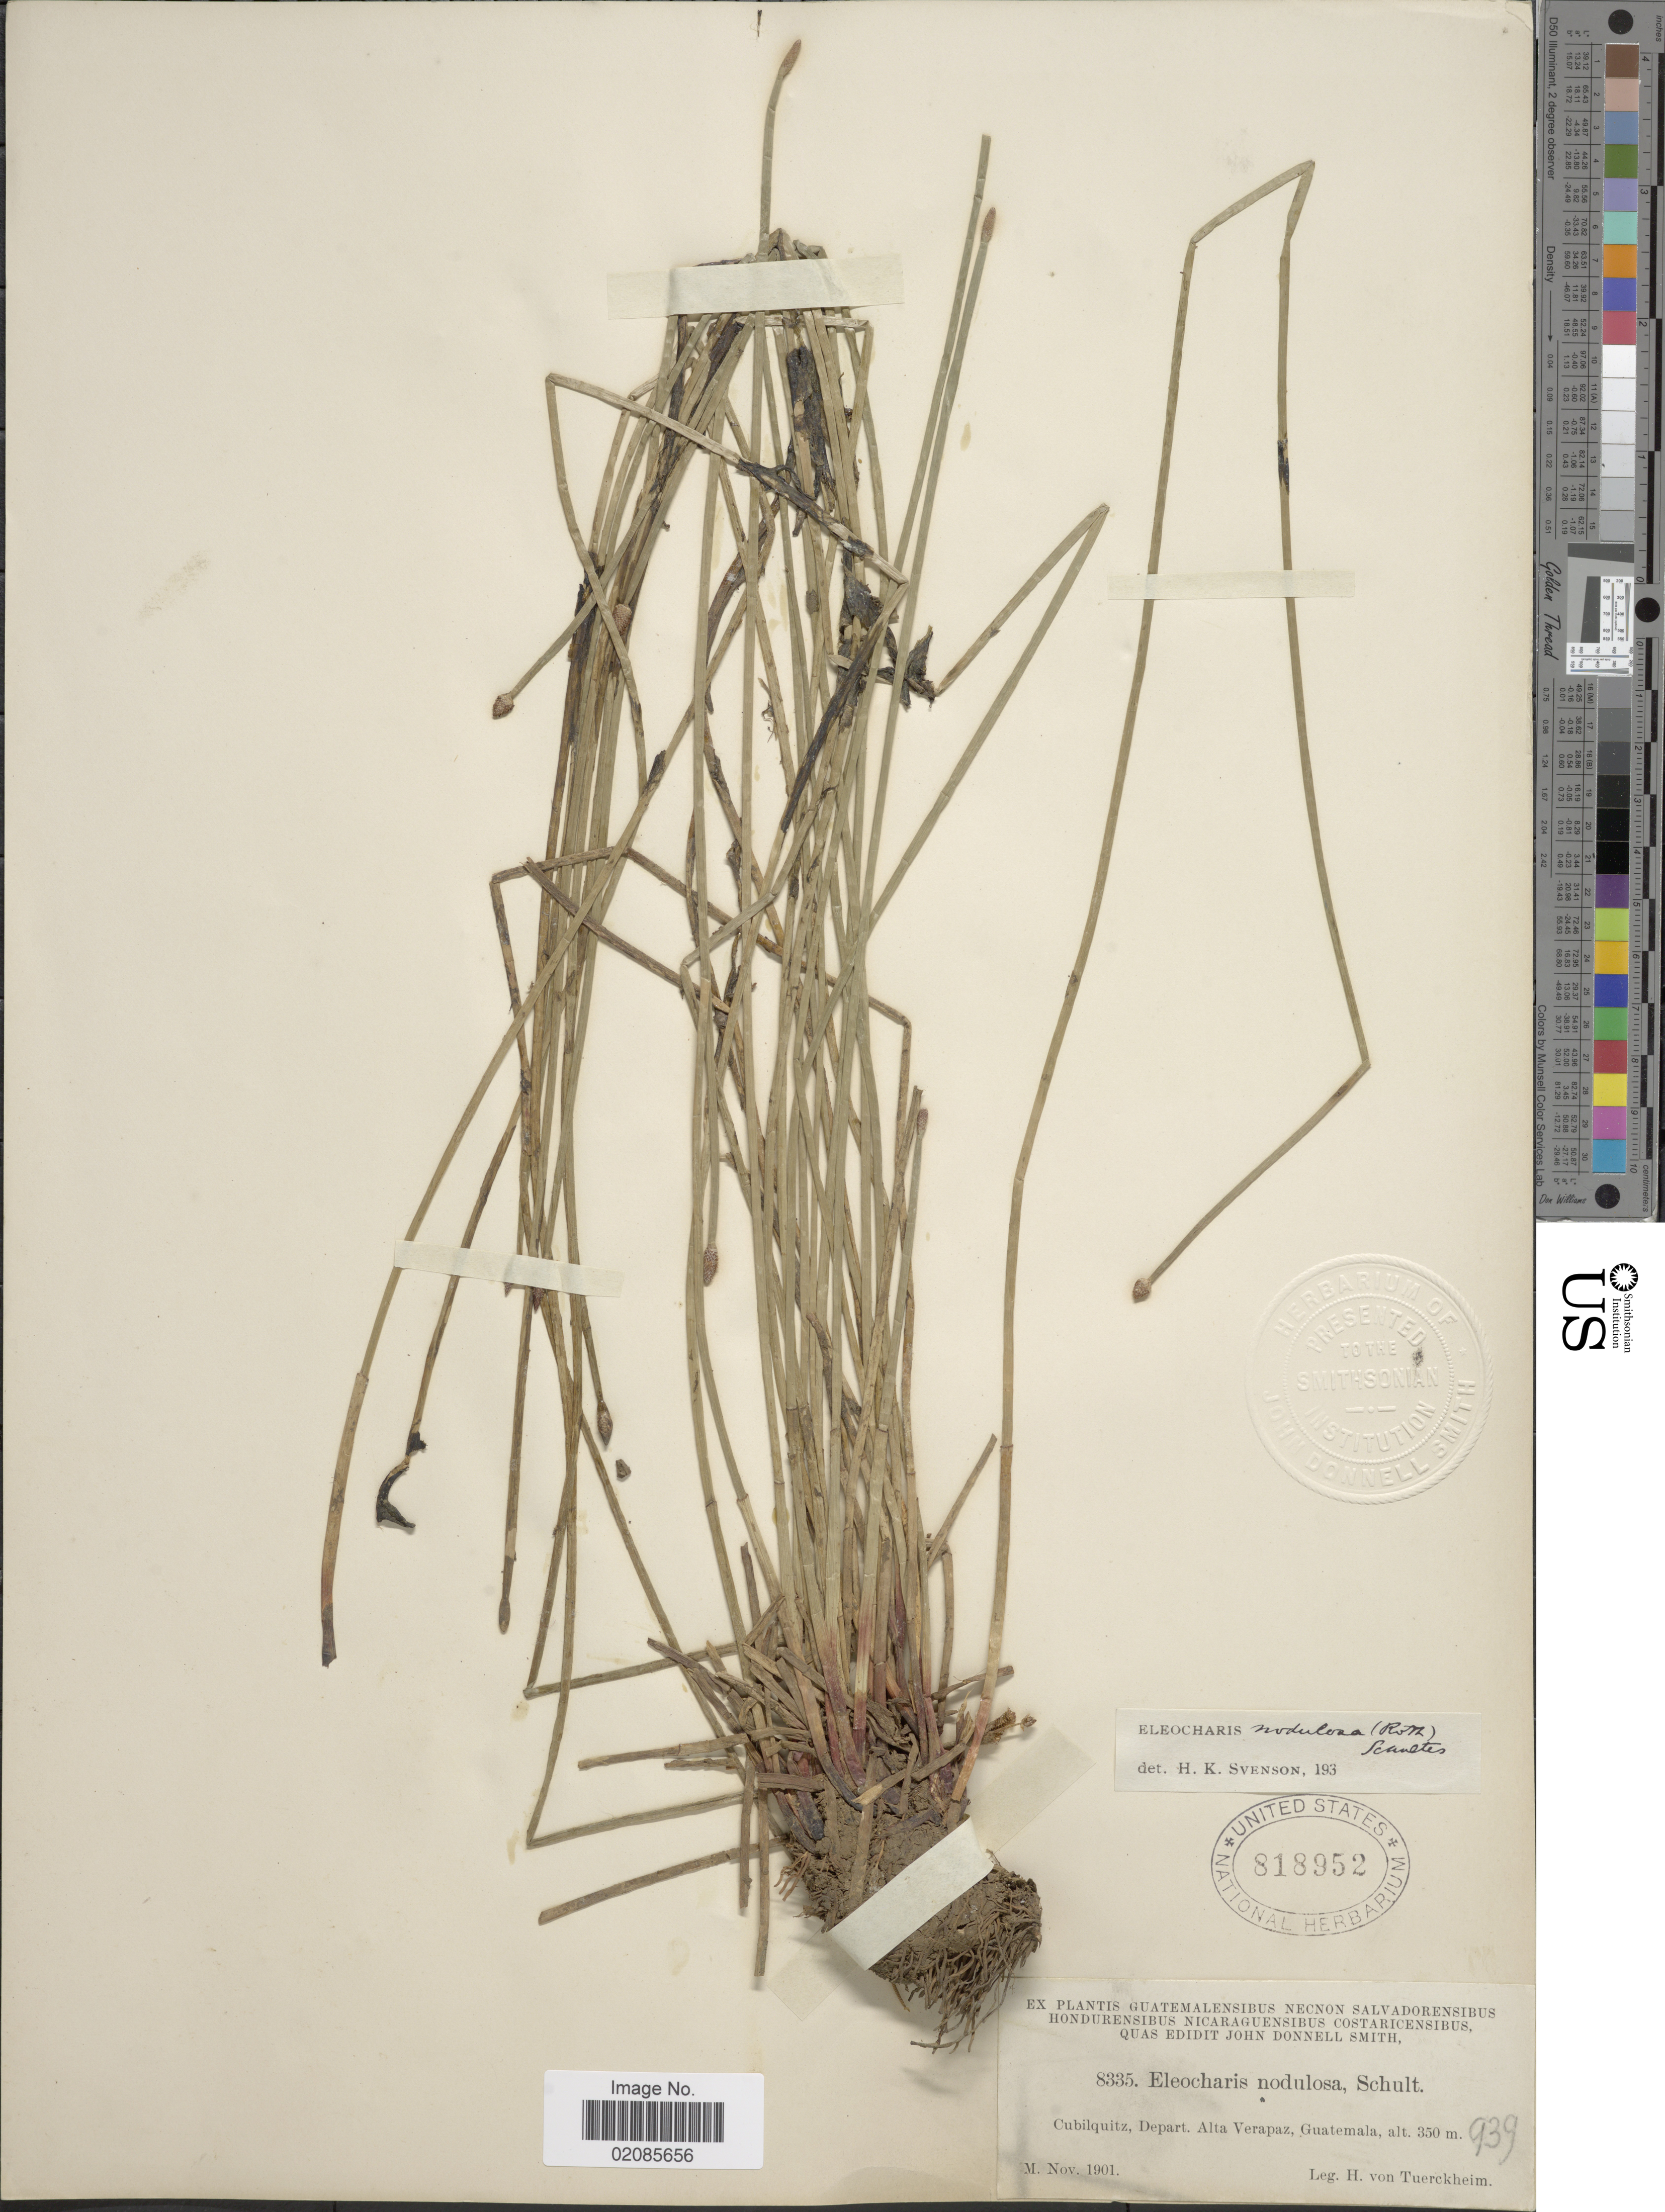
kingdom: Plantae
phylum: Tracheophyta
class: Liliopsida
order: Poales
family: Cyperaceae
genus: Eleocharis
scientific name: Eleocharis montana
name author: (Kunth) Roem. & Schult.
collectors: H. von Türckheim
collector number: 8335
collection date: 1901-11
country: Guatemala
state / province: Alta Verapaz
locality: Cubilquitz.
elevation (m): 350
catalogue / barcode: US 818952